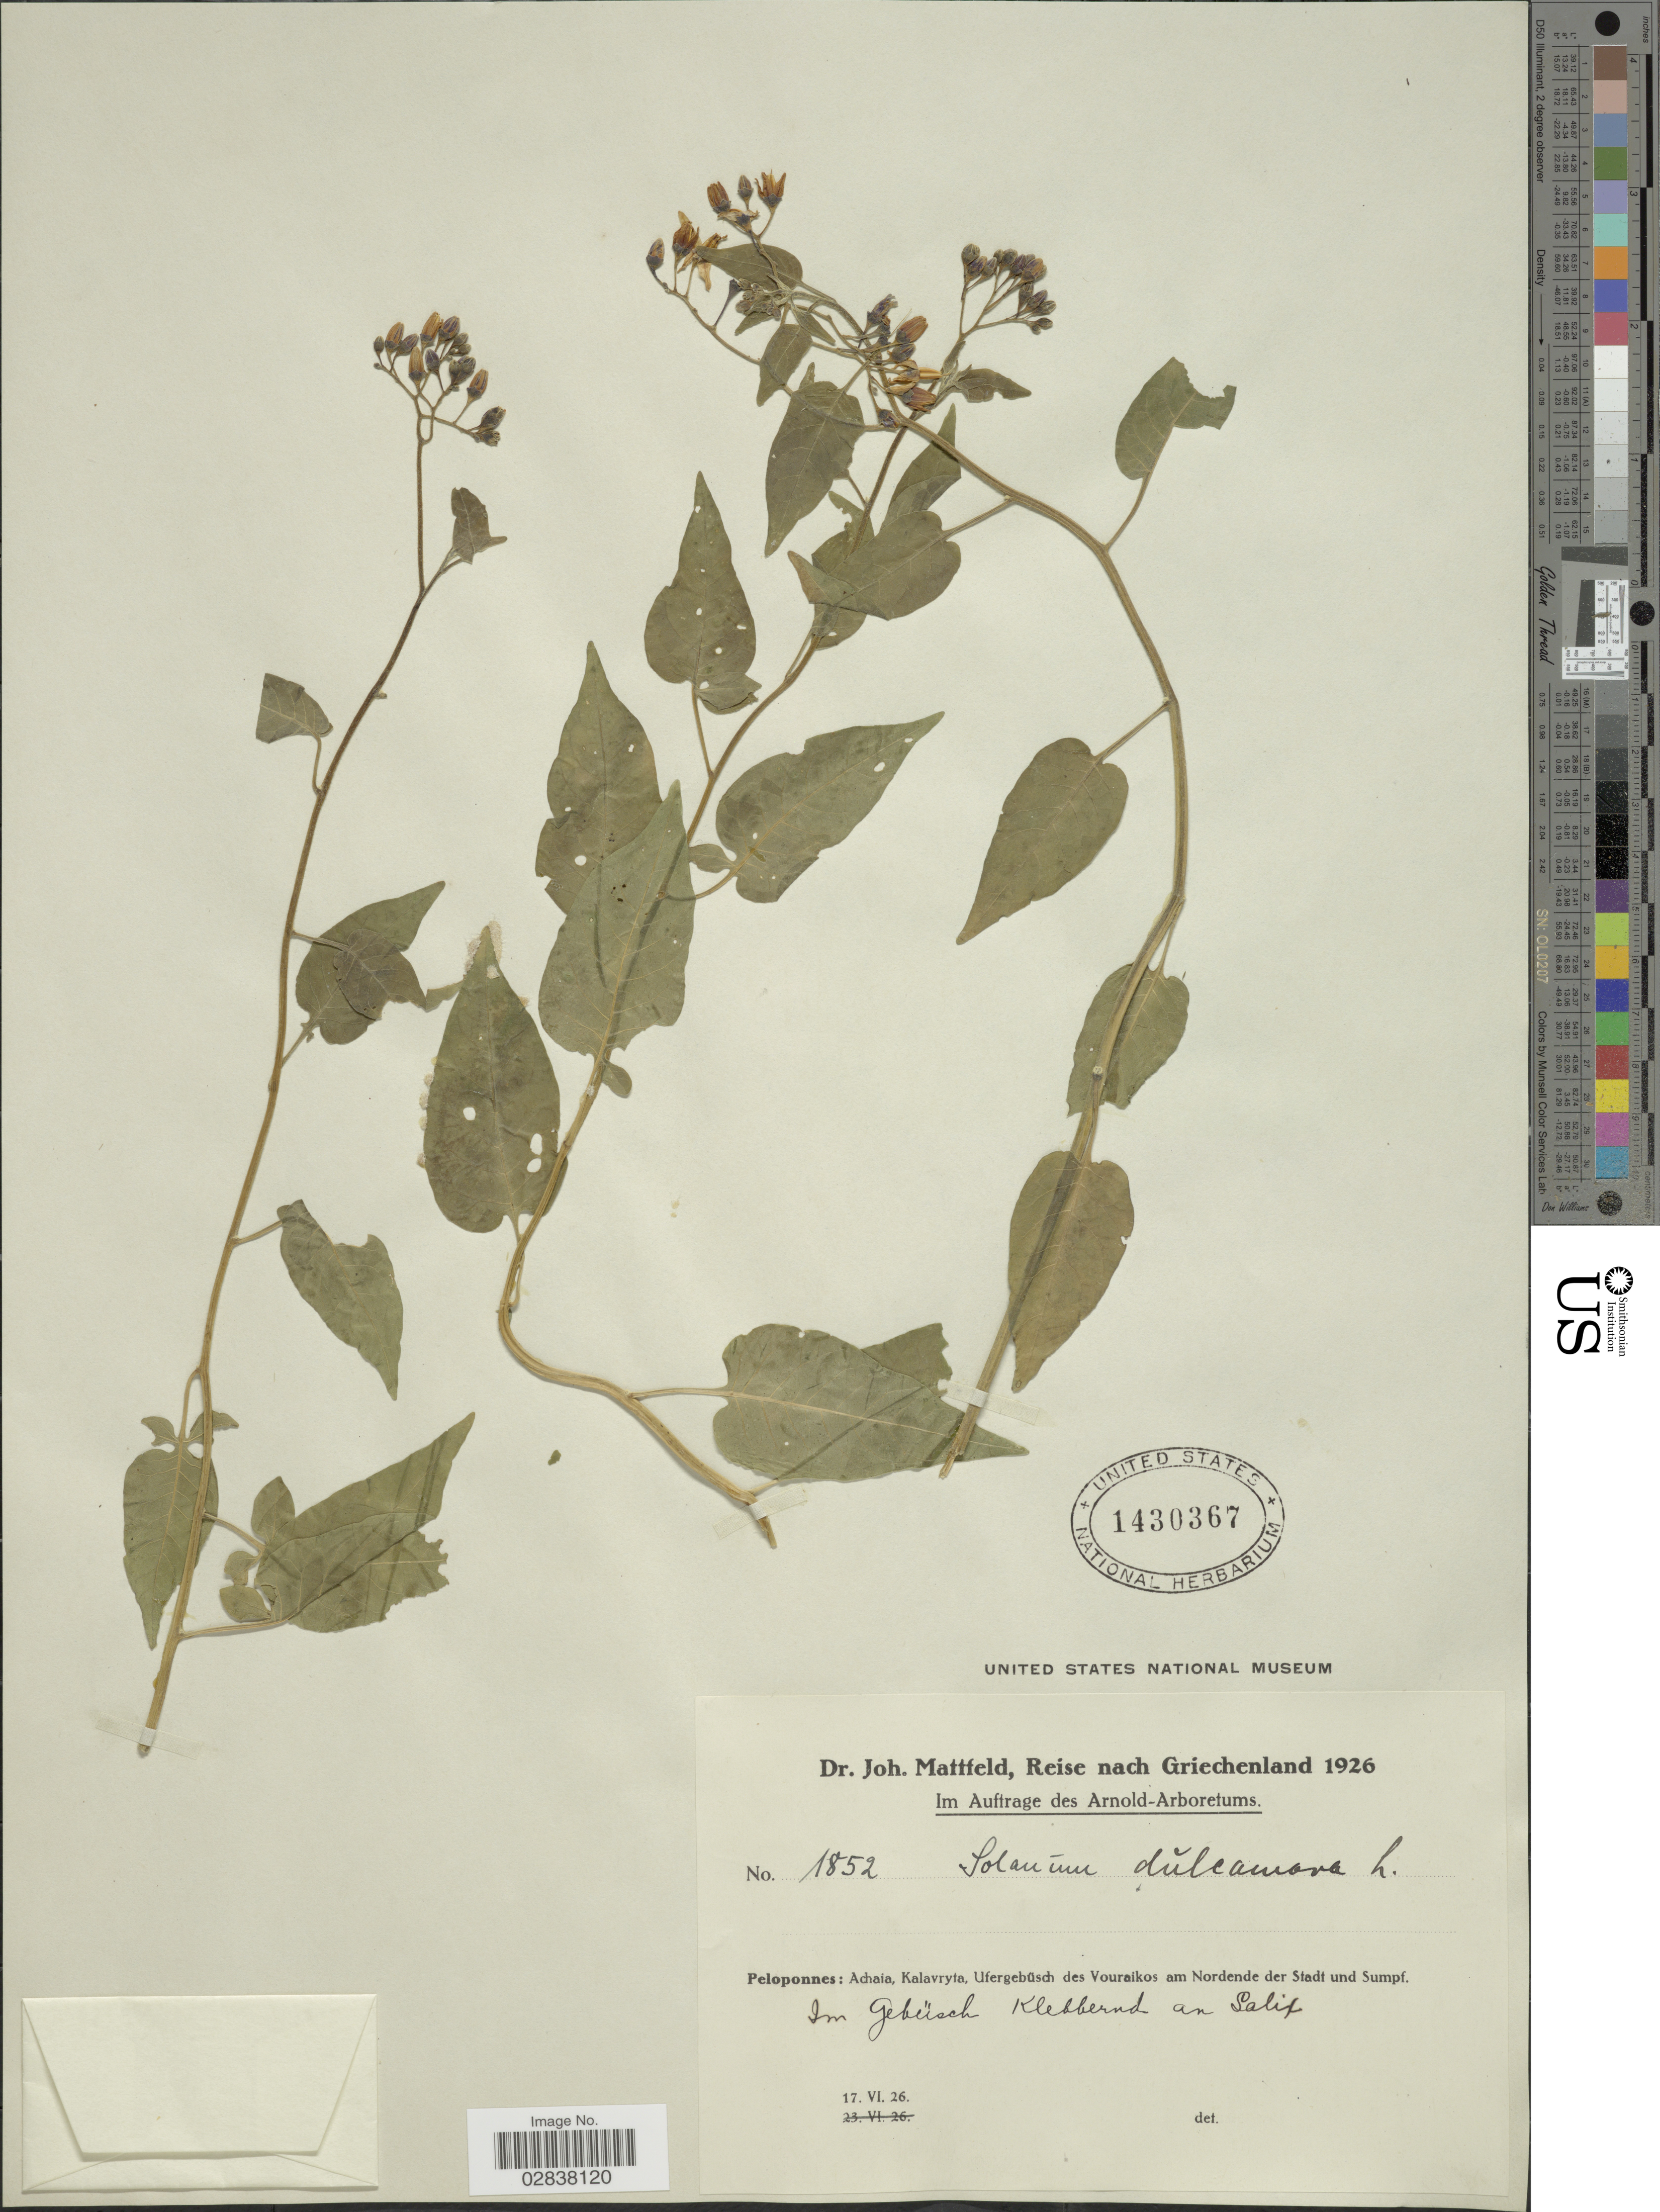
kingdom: Plantae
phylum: Tracheophyta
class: Magnoliopsida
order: Solanales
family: Solanaceae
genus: Solanum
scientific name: Solanum dulcamara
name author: L.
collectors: J. Mattfeld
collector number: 1852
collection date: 1926-06-17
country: Greece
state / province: Peloponnese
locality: Peloponnes, Achaia Kalavryia, Ufergebüsch des Vouraikos am Nordende der Stadt und Sumpf, Im Gebüsch Klebbernd an Salif.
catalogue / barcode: US 1430367